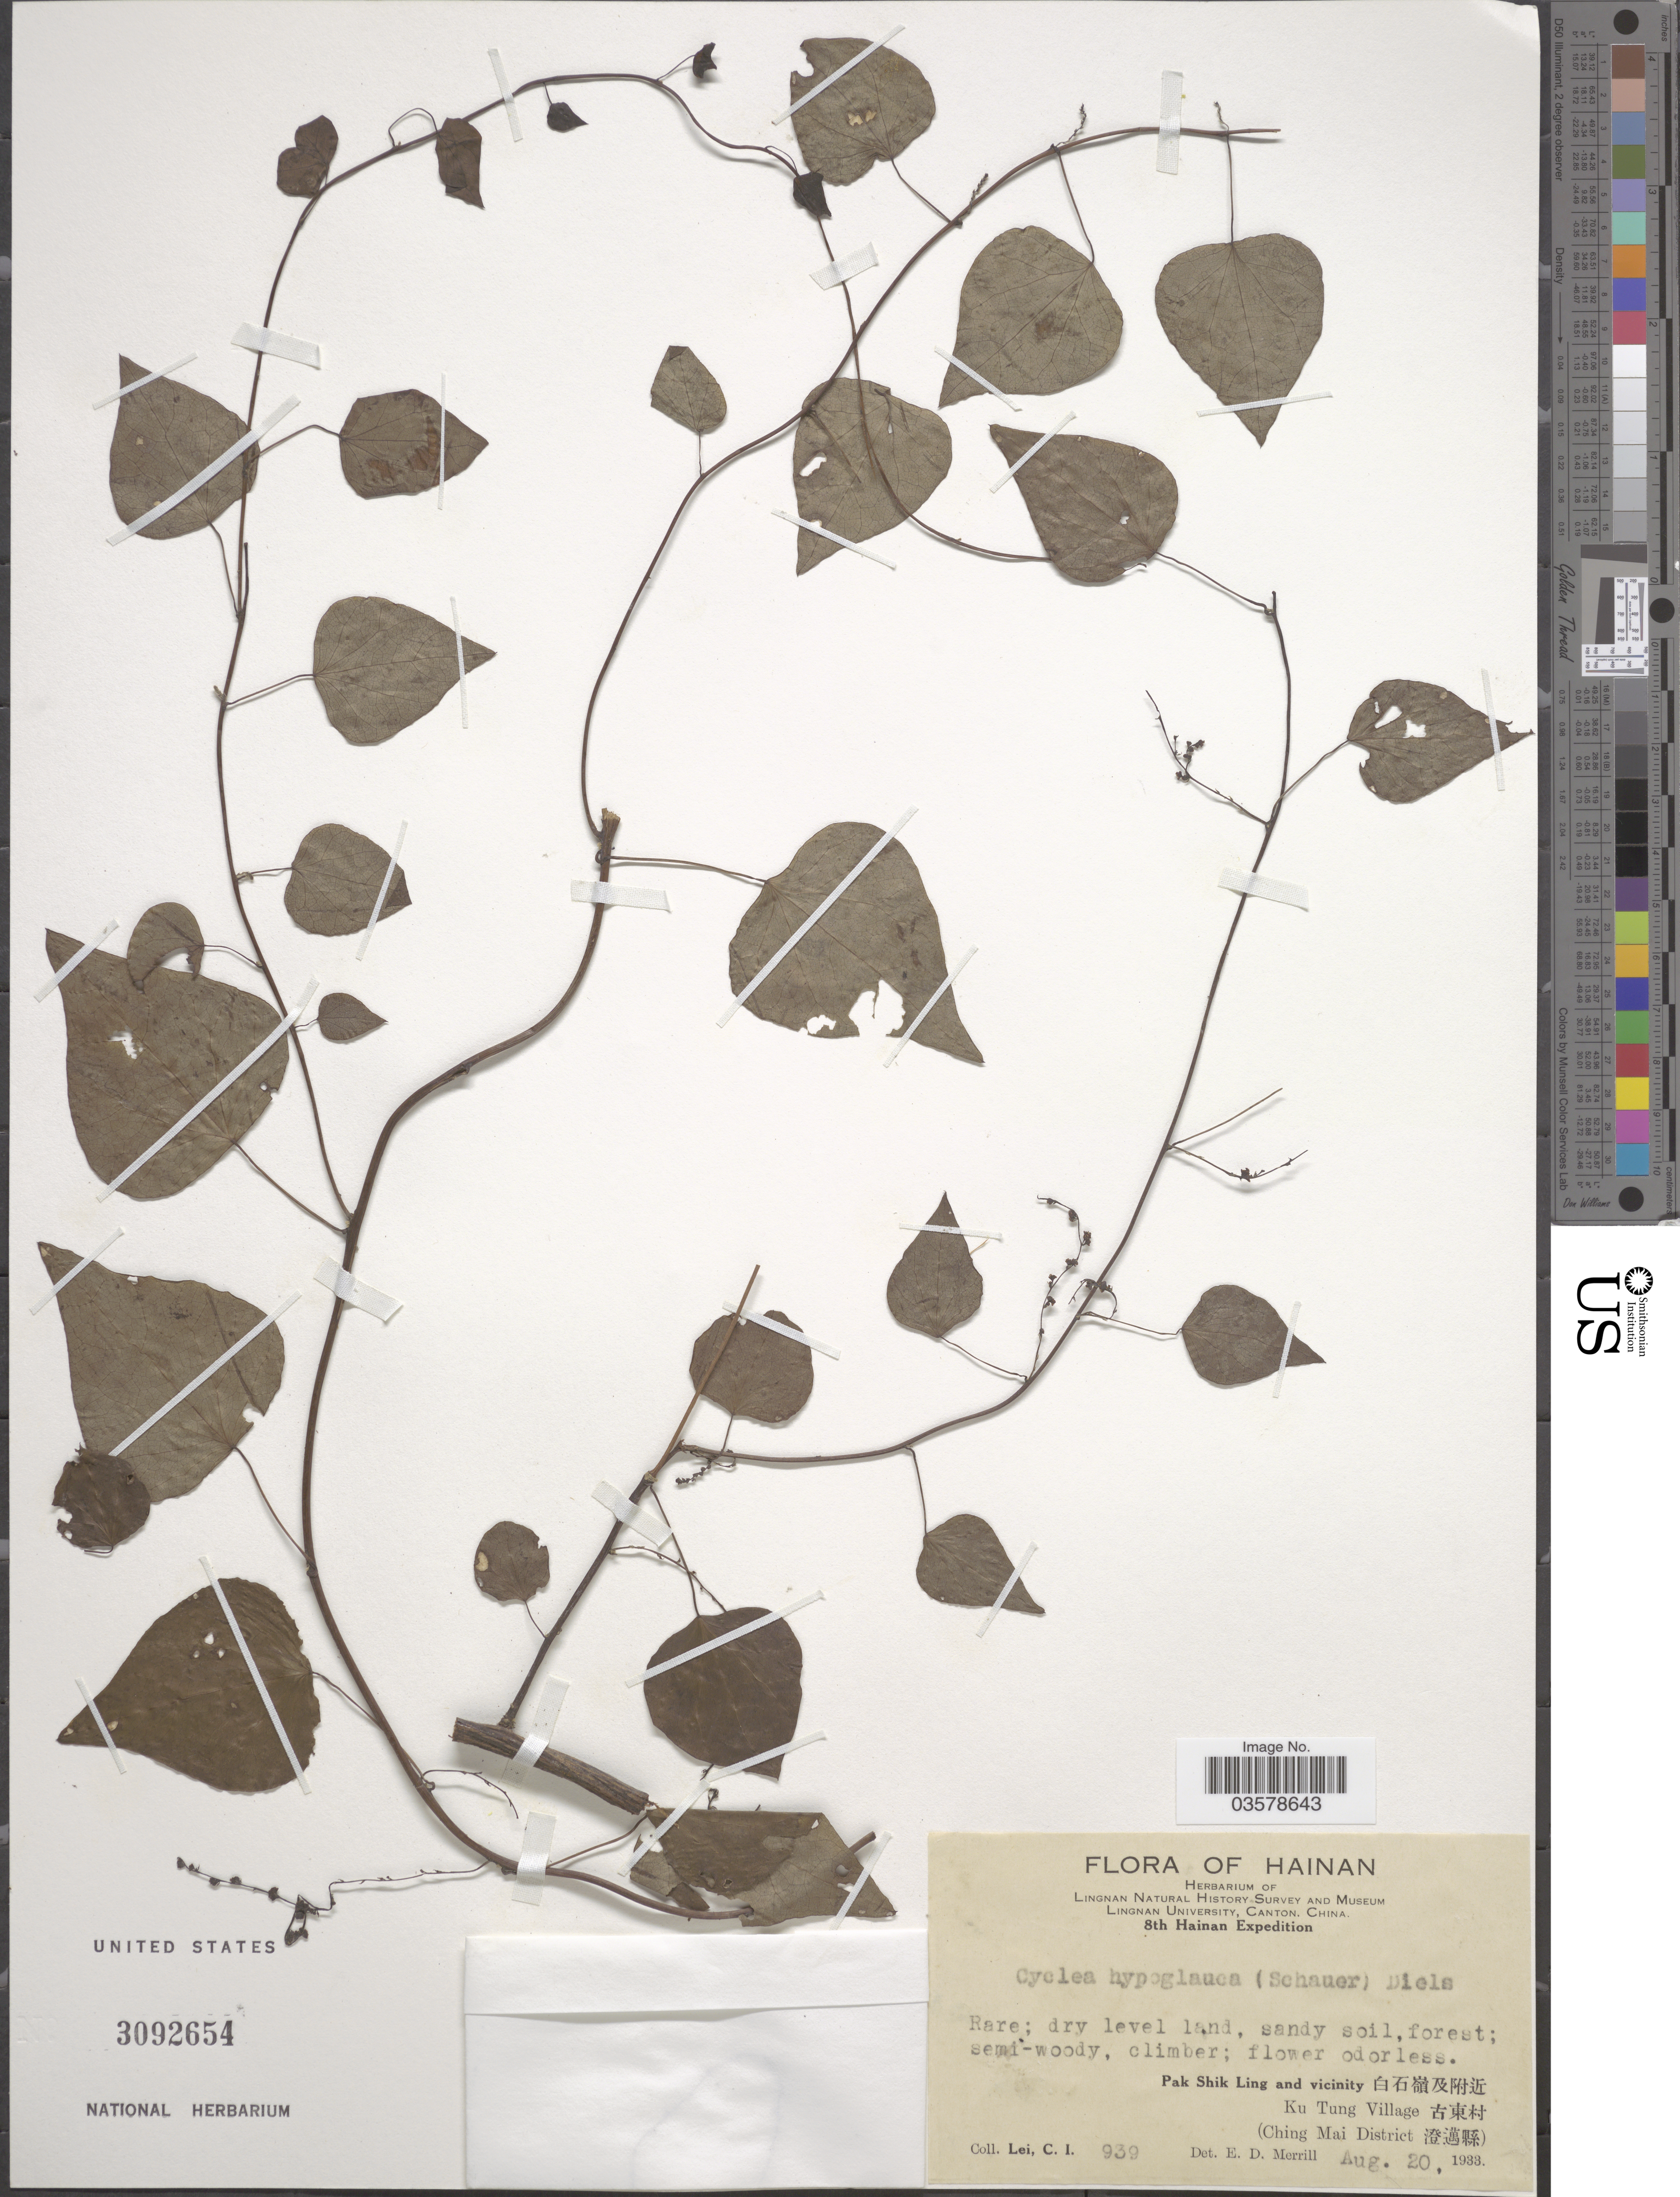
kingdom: Plantae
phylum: Tracheophyta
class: Magnoliopsida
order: Ranunculales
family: Menispermaceae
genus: Cyclea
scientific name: Cyclea hypoglauca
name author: (Schauer) Diels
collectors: C. I. Lei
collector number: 939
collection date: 1933-08-20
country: China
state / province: Hainan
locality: Pak Shik Ling and vicinity X. Ku Tung Village X. (Ching Mai District X).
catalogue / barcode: US 3092654